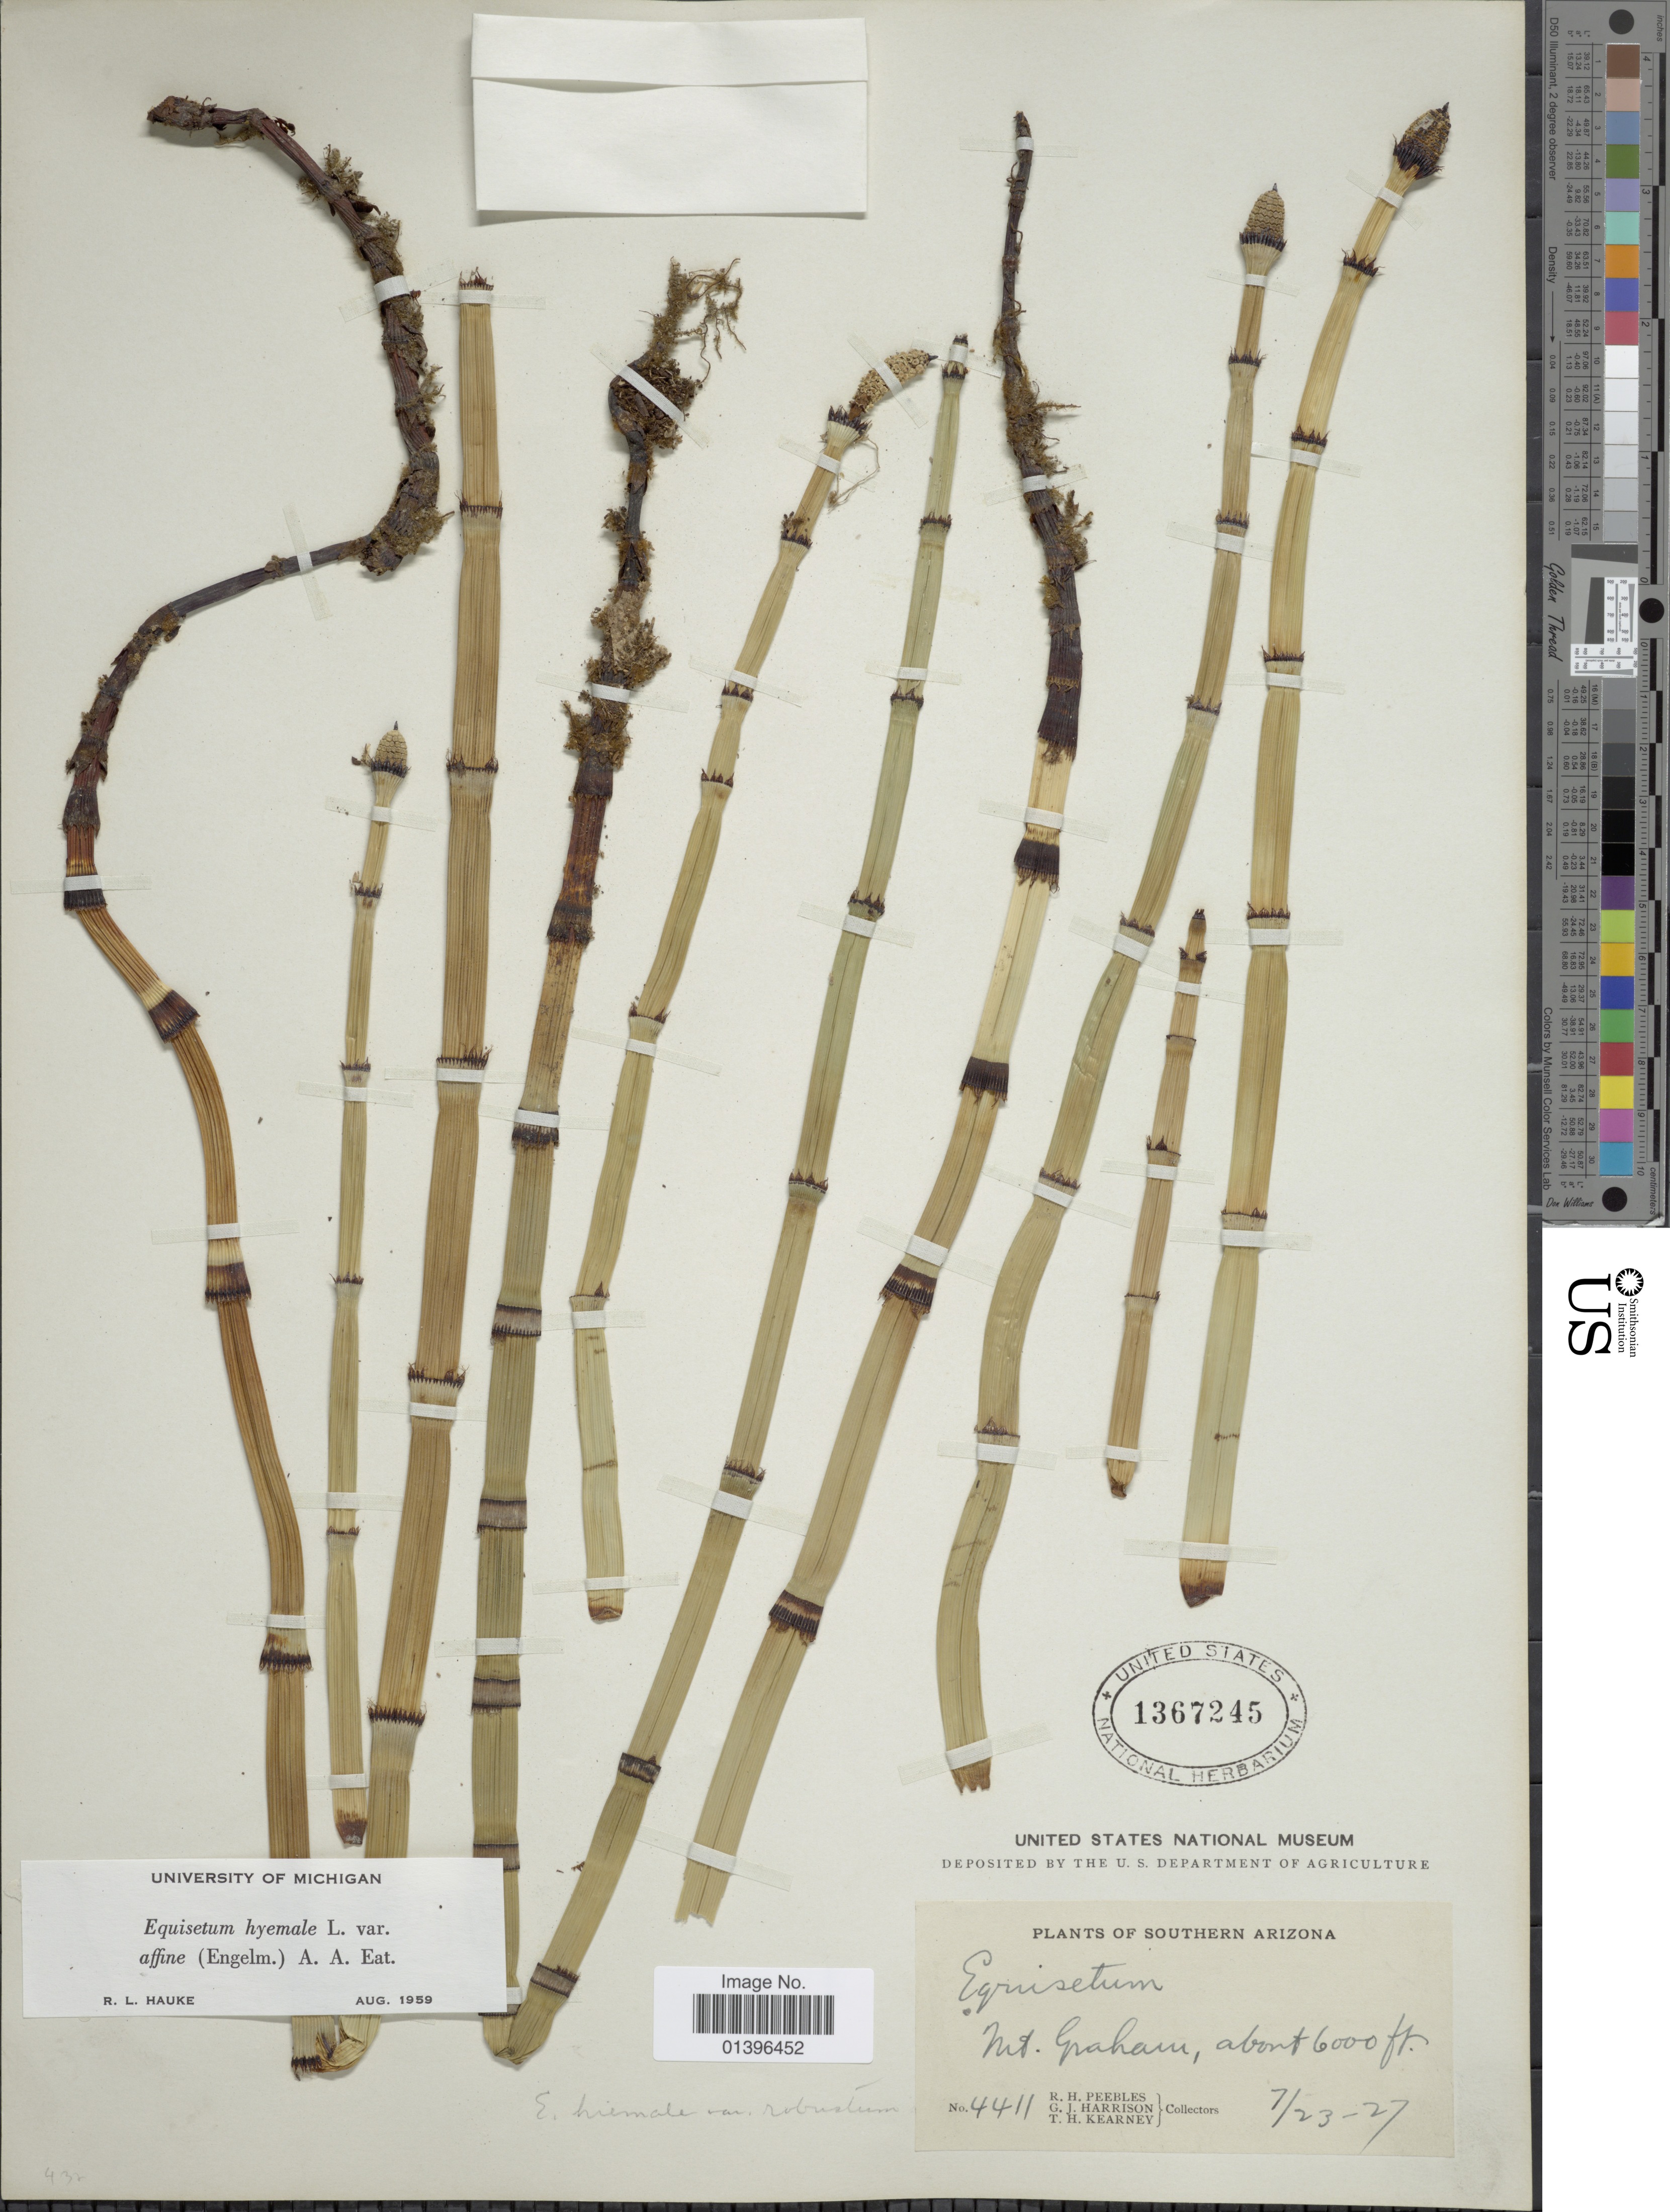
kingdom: Plantae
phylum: Tracheophyta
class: Polypodiopsida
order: Equisetales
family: Equisetaceae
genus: Equisetum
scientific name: Equisetum hyemale var. affine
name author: (Engelm.) A.A. Eaton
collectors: R. H. Peebles, G. J. Harrison & T. H. Kearney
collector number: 4411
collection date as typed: Transcribed d/m/y: 23/7/27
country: United States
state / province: Arizona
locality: Southern Arizona. Mt. Graham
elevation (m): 1829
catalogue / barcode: US 1367245